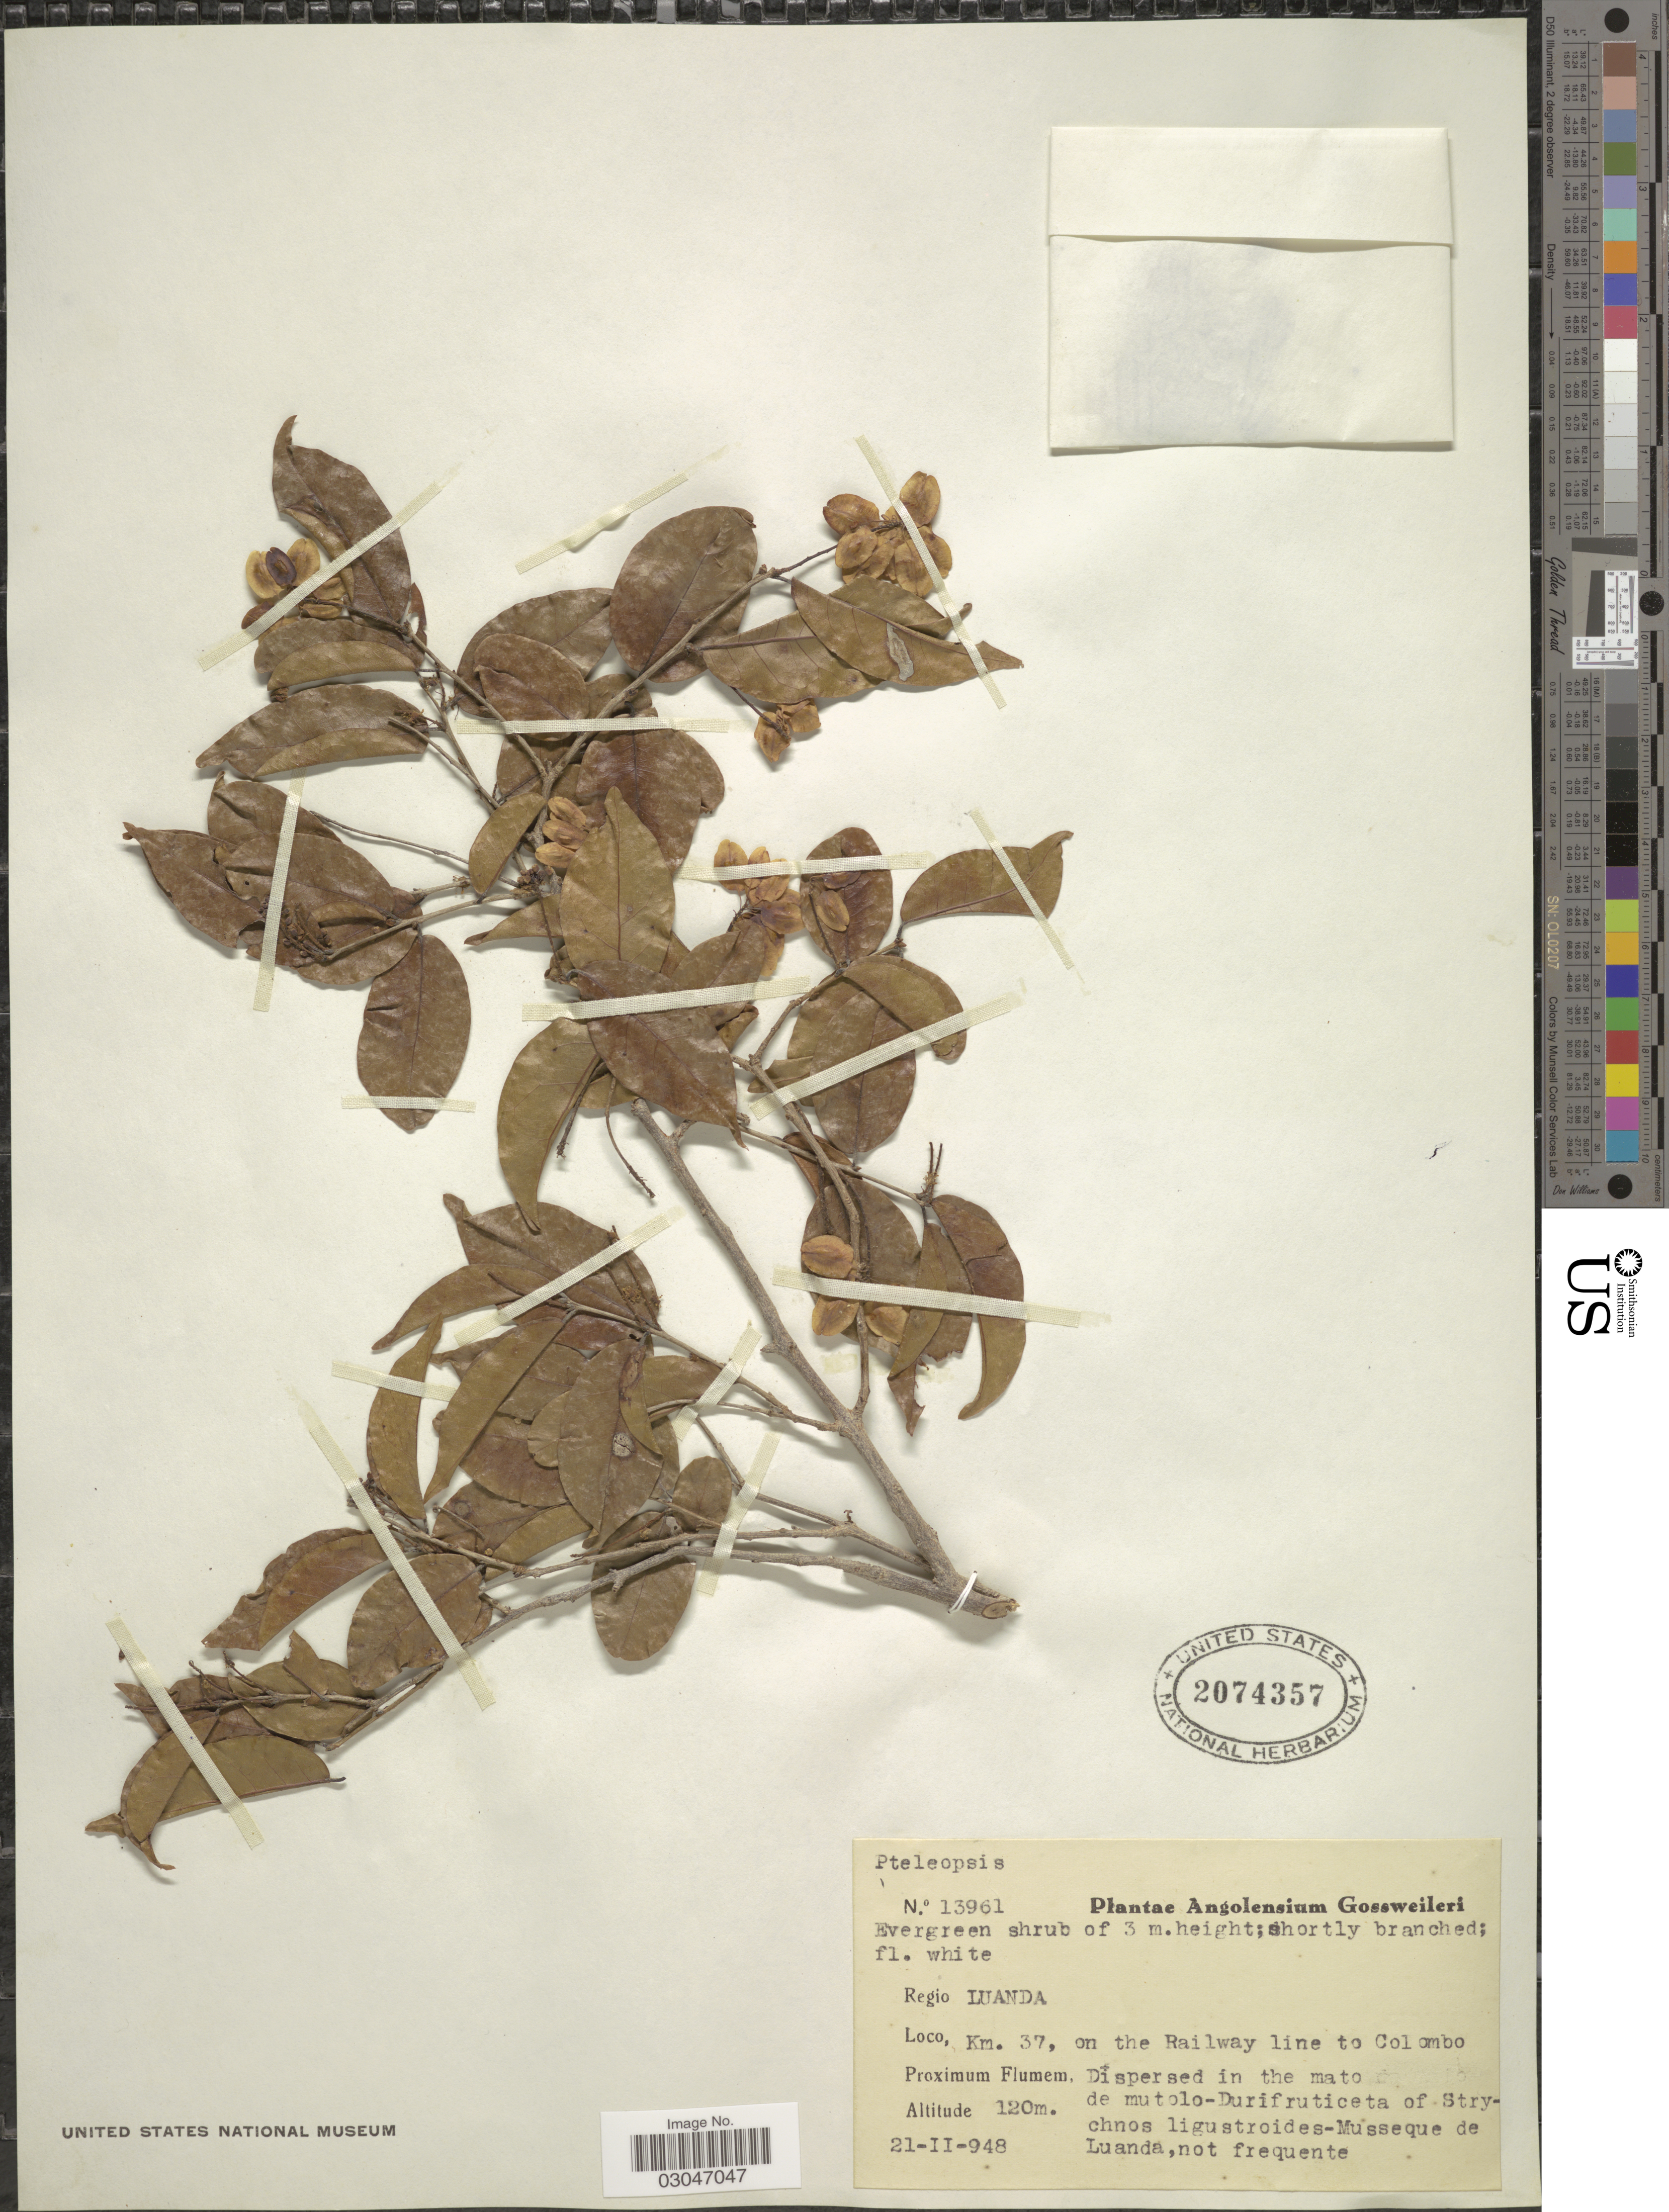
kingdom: Plantae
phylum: Tracheophyta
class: Magnoliopsida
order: Myrtales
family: Combretaceae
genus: Terminalia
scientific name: Terminalia sp.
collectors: -. Gossweiler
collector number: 13961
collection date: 1948-02-21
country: Angola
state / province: Luanda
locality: Km. 37, on the Railway line to Colombo.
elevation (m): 120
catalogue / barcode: US 2074357